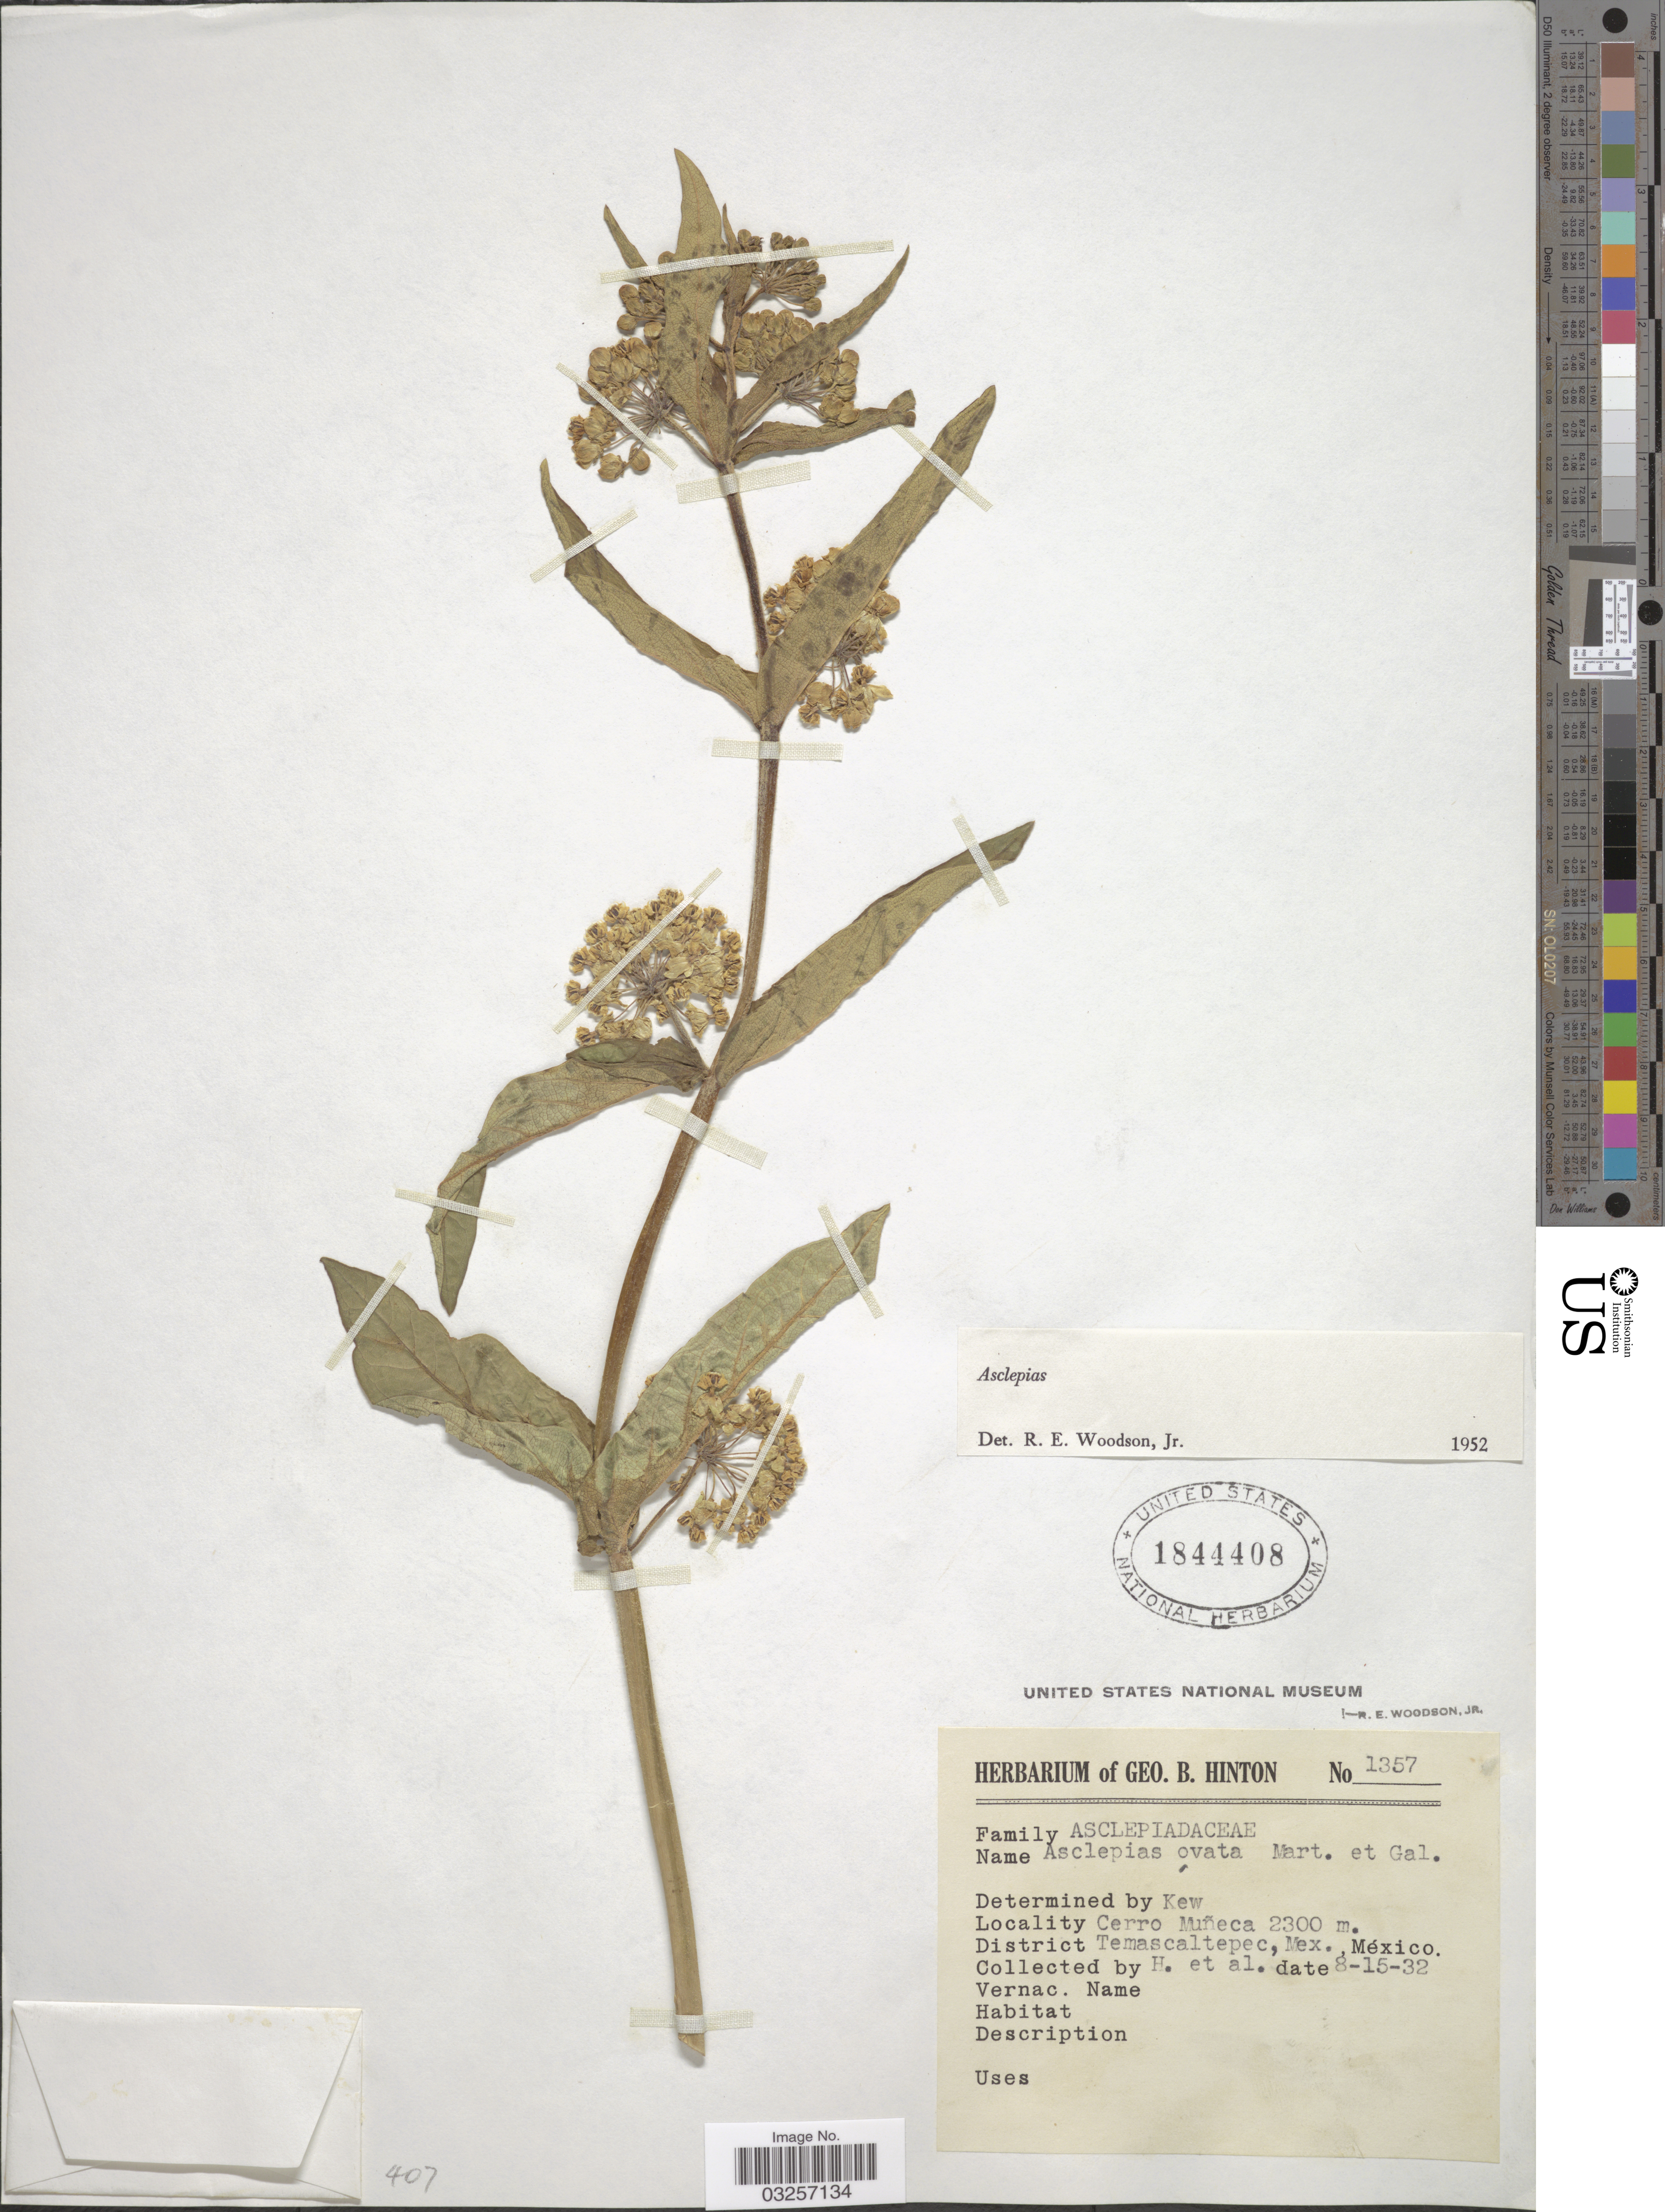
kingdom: Plantae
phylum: Tracheophyta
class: Magnoliopsida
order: Gentianales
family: Apocynaceae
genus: Asclepias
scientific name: Asclepias ovata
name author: M. Martens & Galeotti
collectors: G. B. Hinton & et al.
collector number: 1357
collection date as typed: Transcribed d/m/y: 15/8/32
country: Mexico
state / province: México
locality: Cerro Muñexa, District Temascaltepec.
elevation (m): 2300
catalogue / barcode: US 1844408